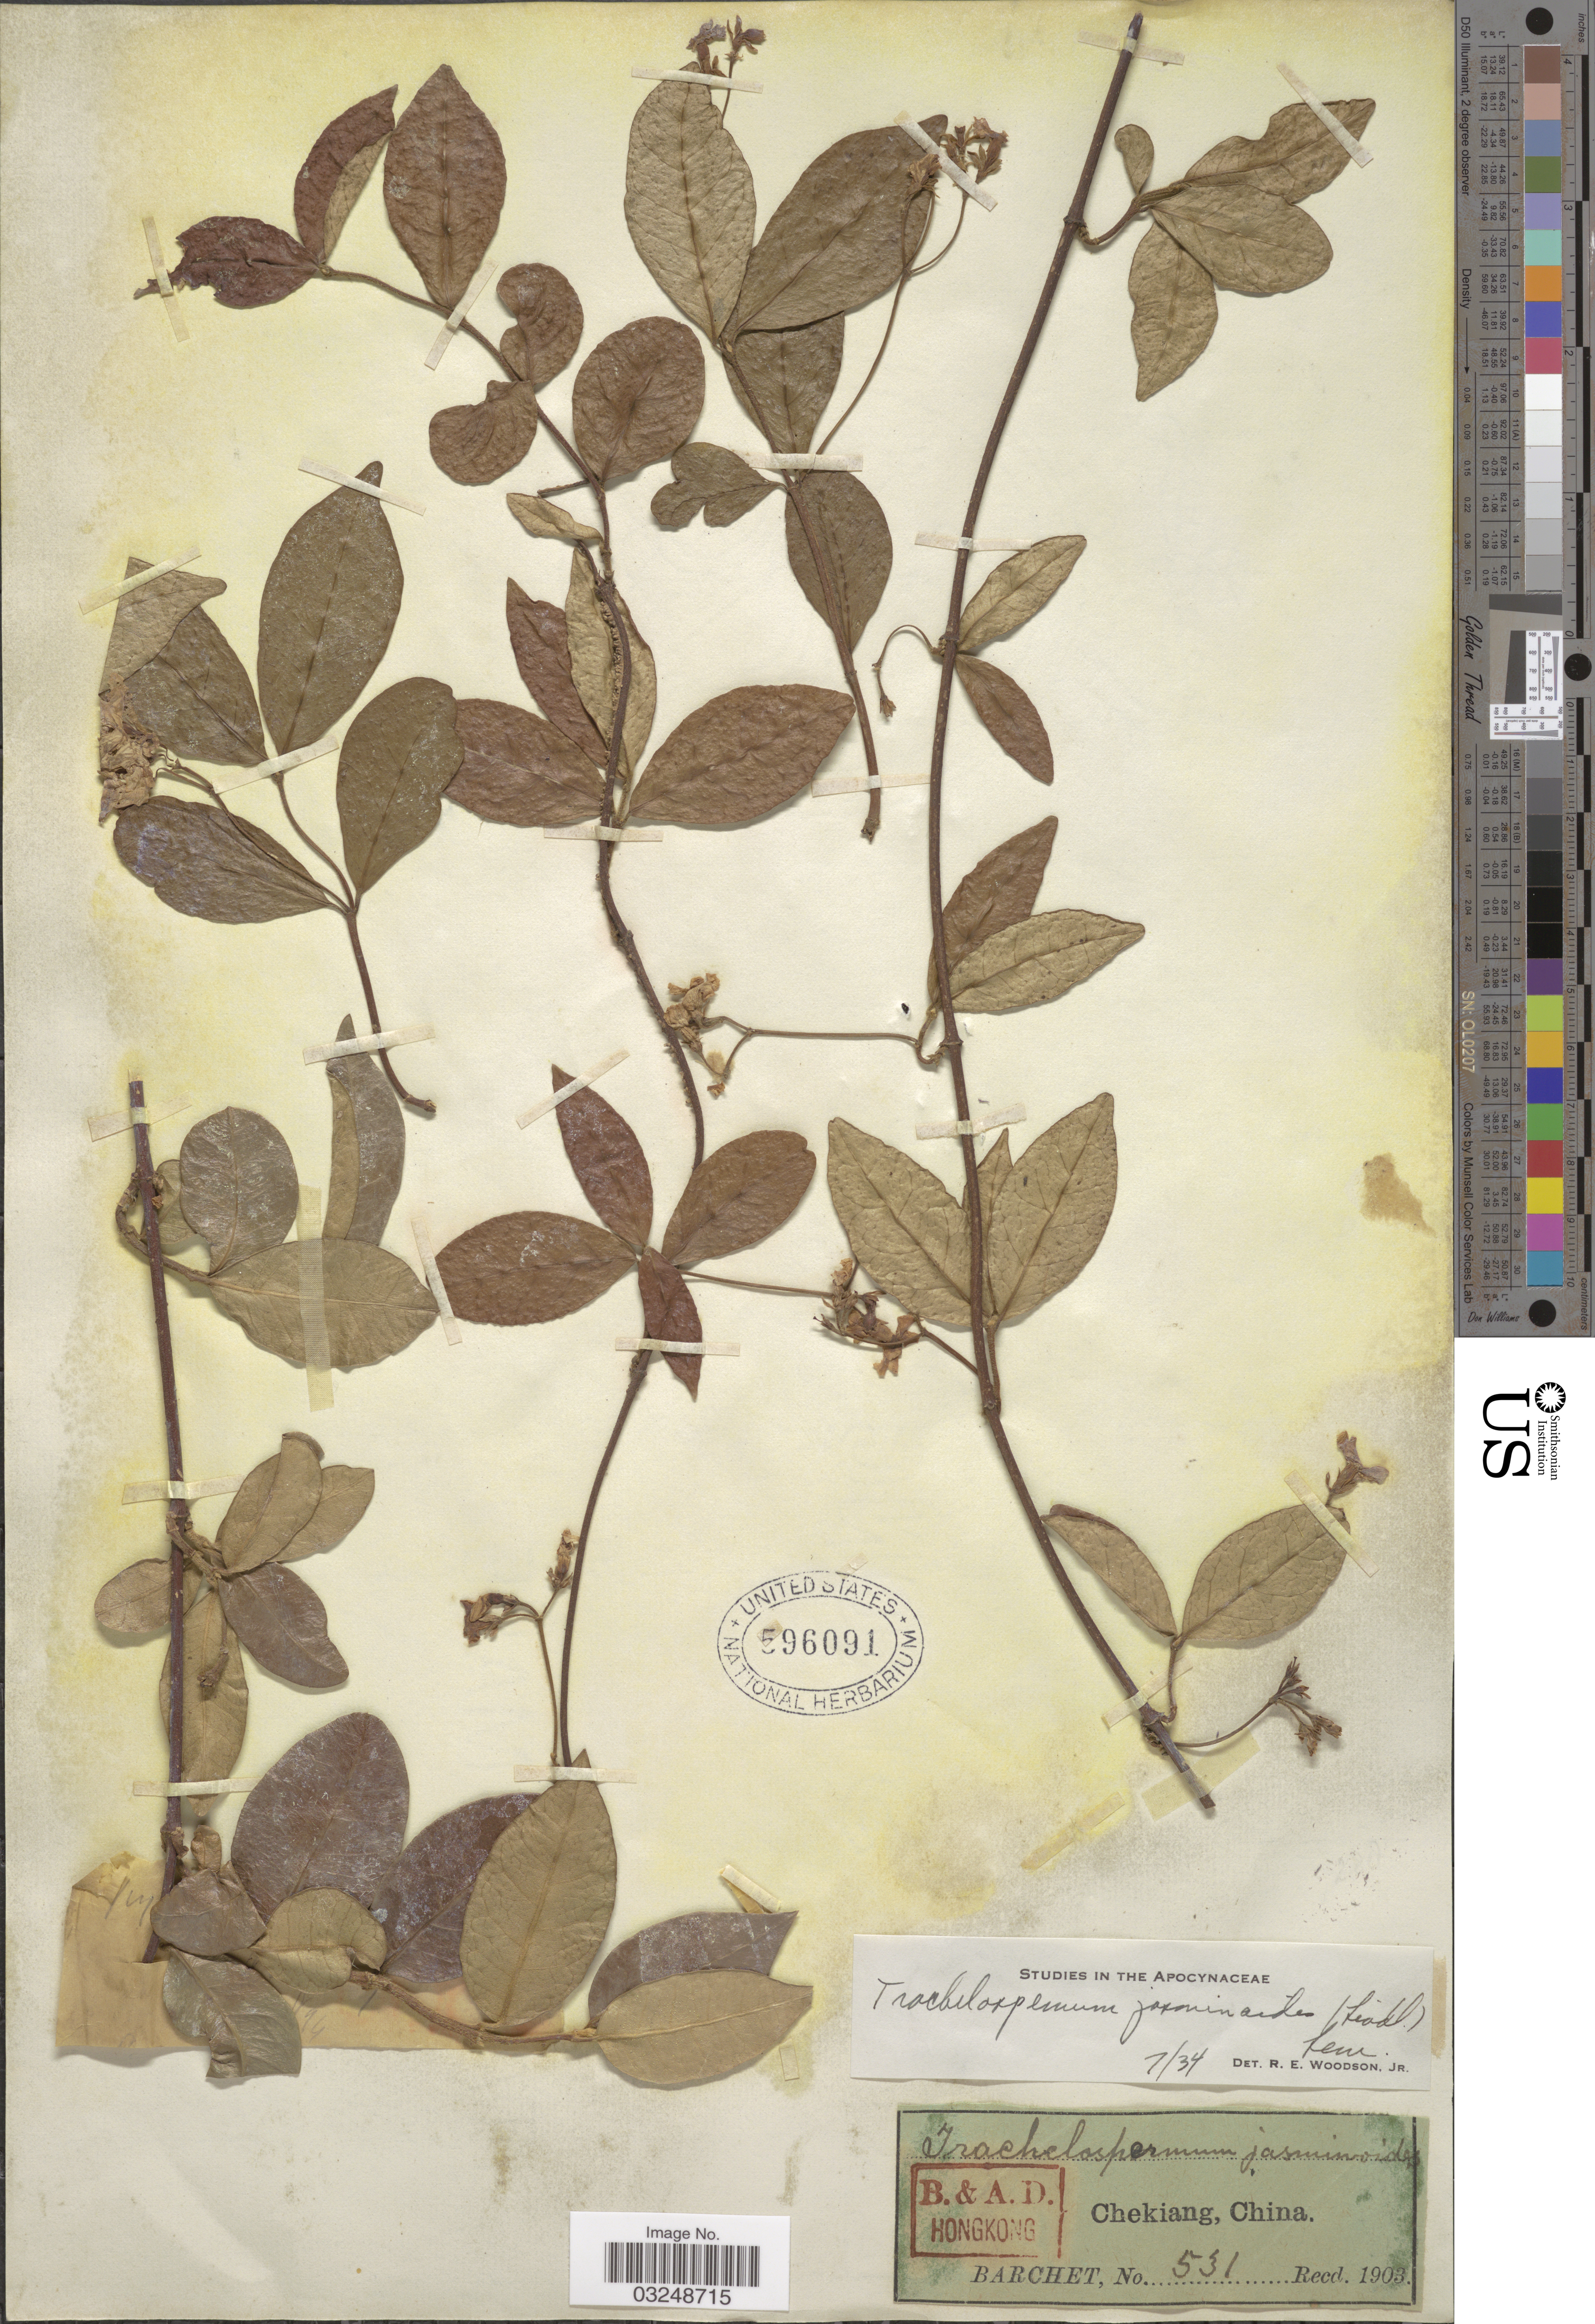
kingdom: Plantae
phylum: Tracheophyta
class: Magnoliopsida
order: Gentianales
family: Apocynaceae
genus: Trachelospermum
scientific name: Trachelospermum jasminoides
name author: (Lindl.) Lem.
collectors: S. P. Barchet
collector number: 531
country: China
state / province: Zhejiang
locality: Chekiang.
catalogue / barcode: US 596091